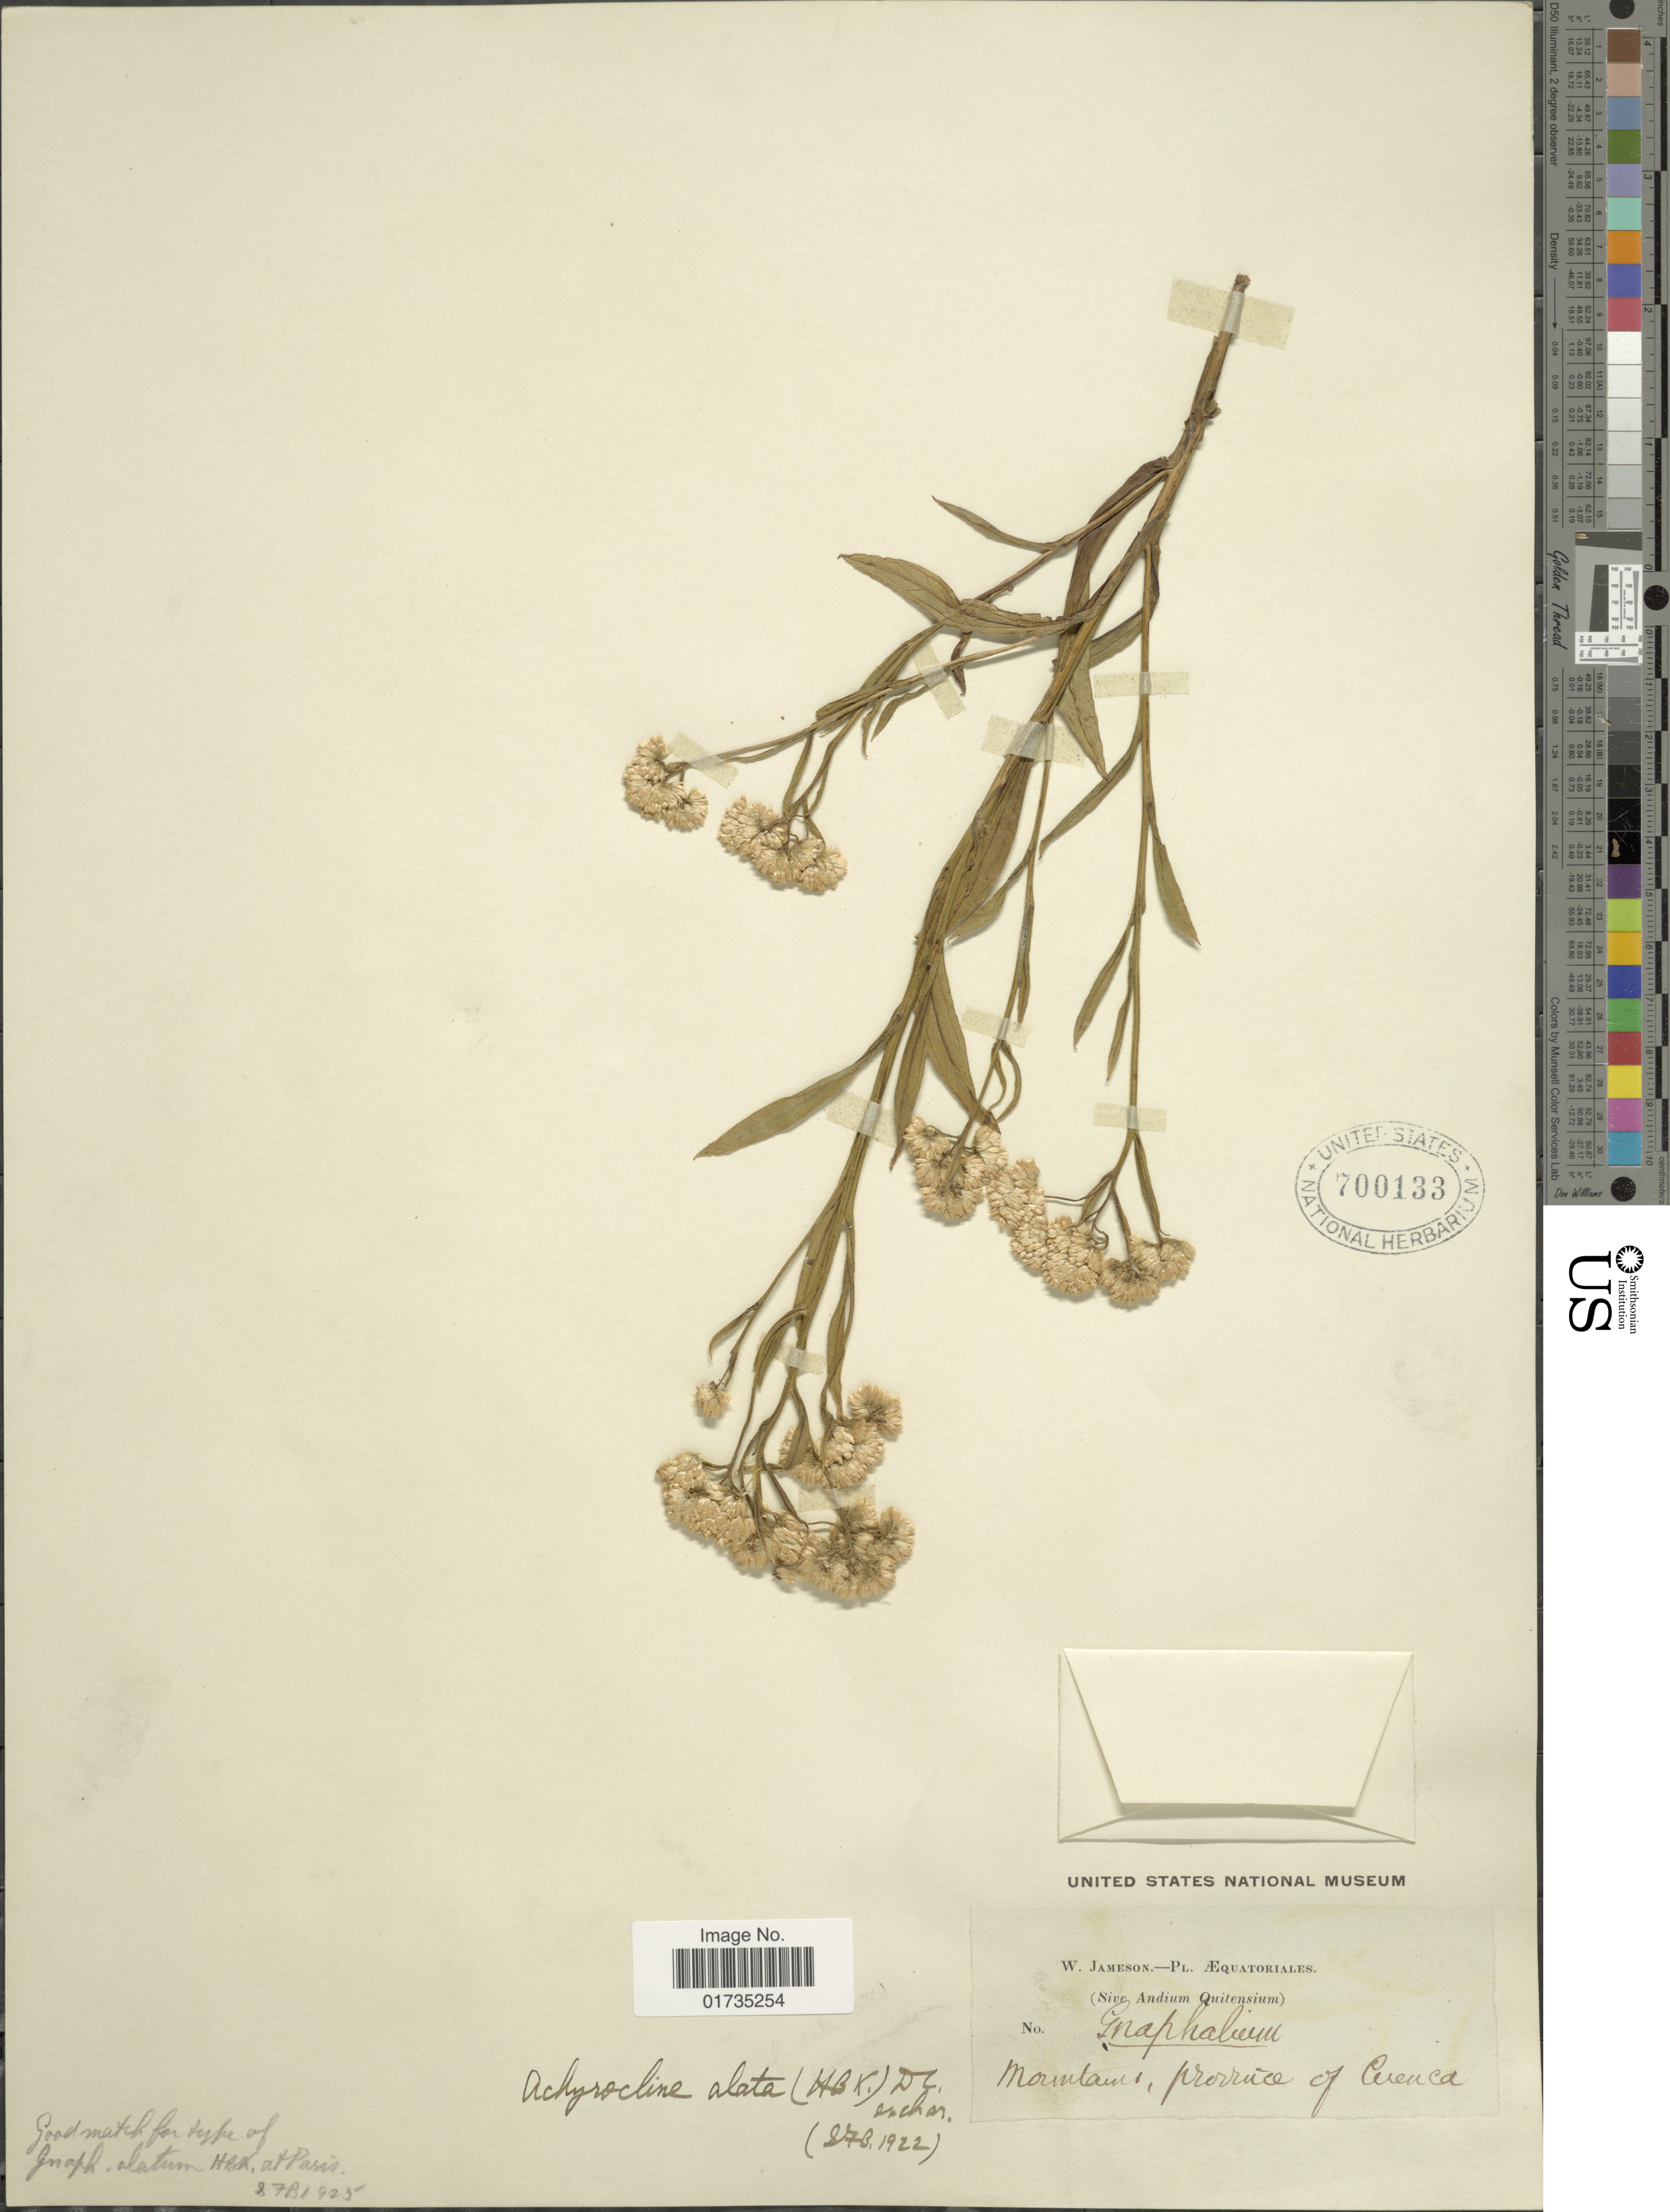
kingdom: Plantae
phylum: Tracheophyta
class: Magnoliopsida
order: Asterales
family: Asteraceae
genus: Achyrocline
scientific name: Achyrocline alata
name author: (Kunth) DC.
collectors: W. Jameson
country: Ecuador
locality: Aequatorialis. Mountains, province of Cuenca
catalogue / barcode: US 700133